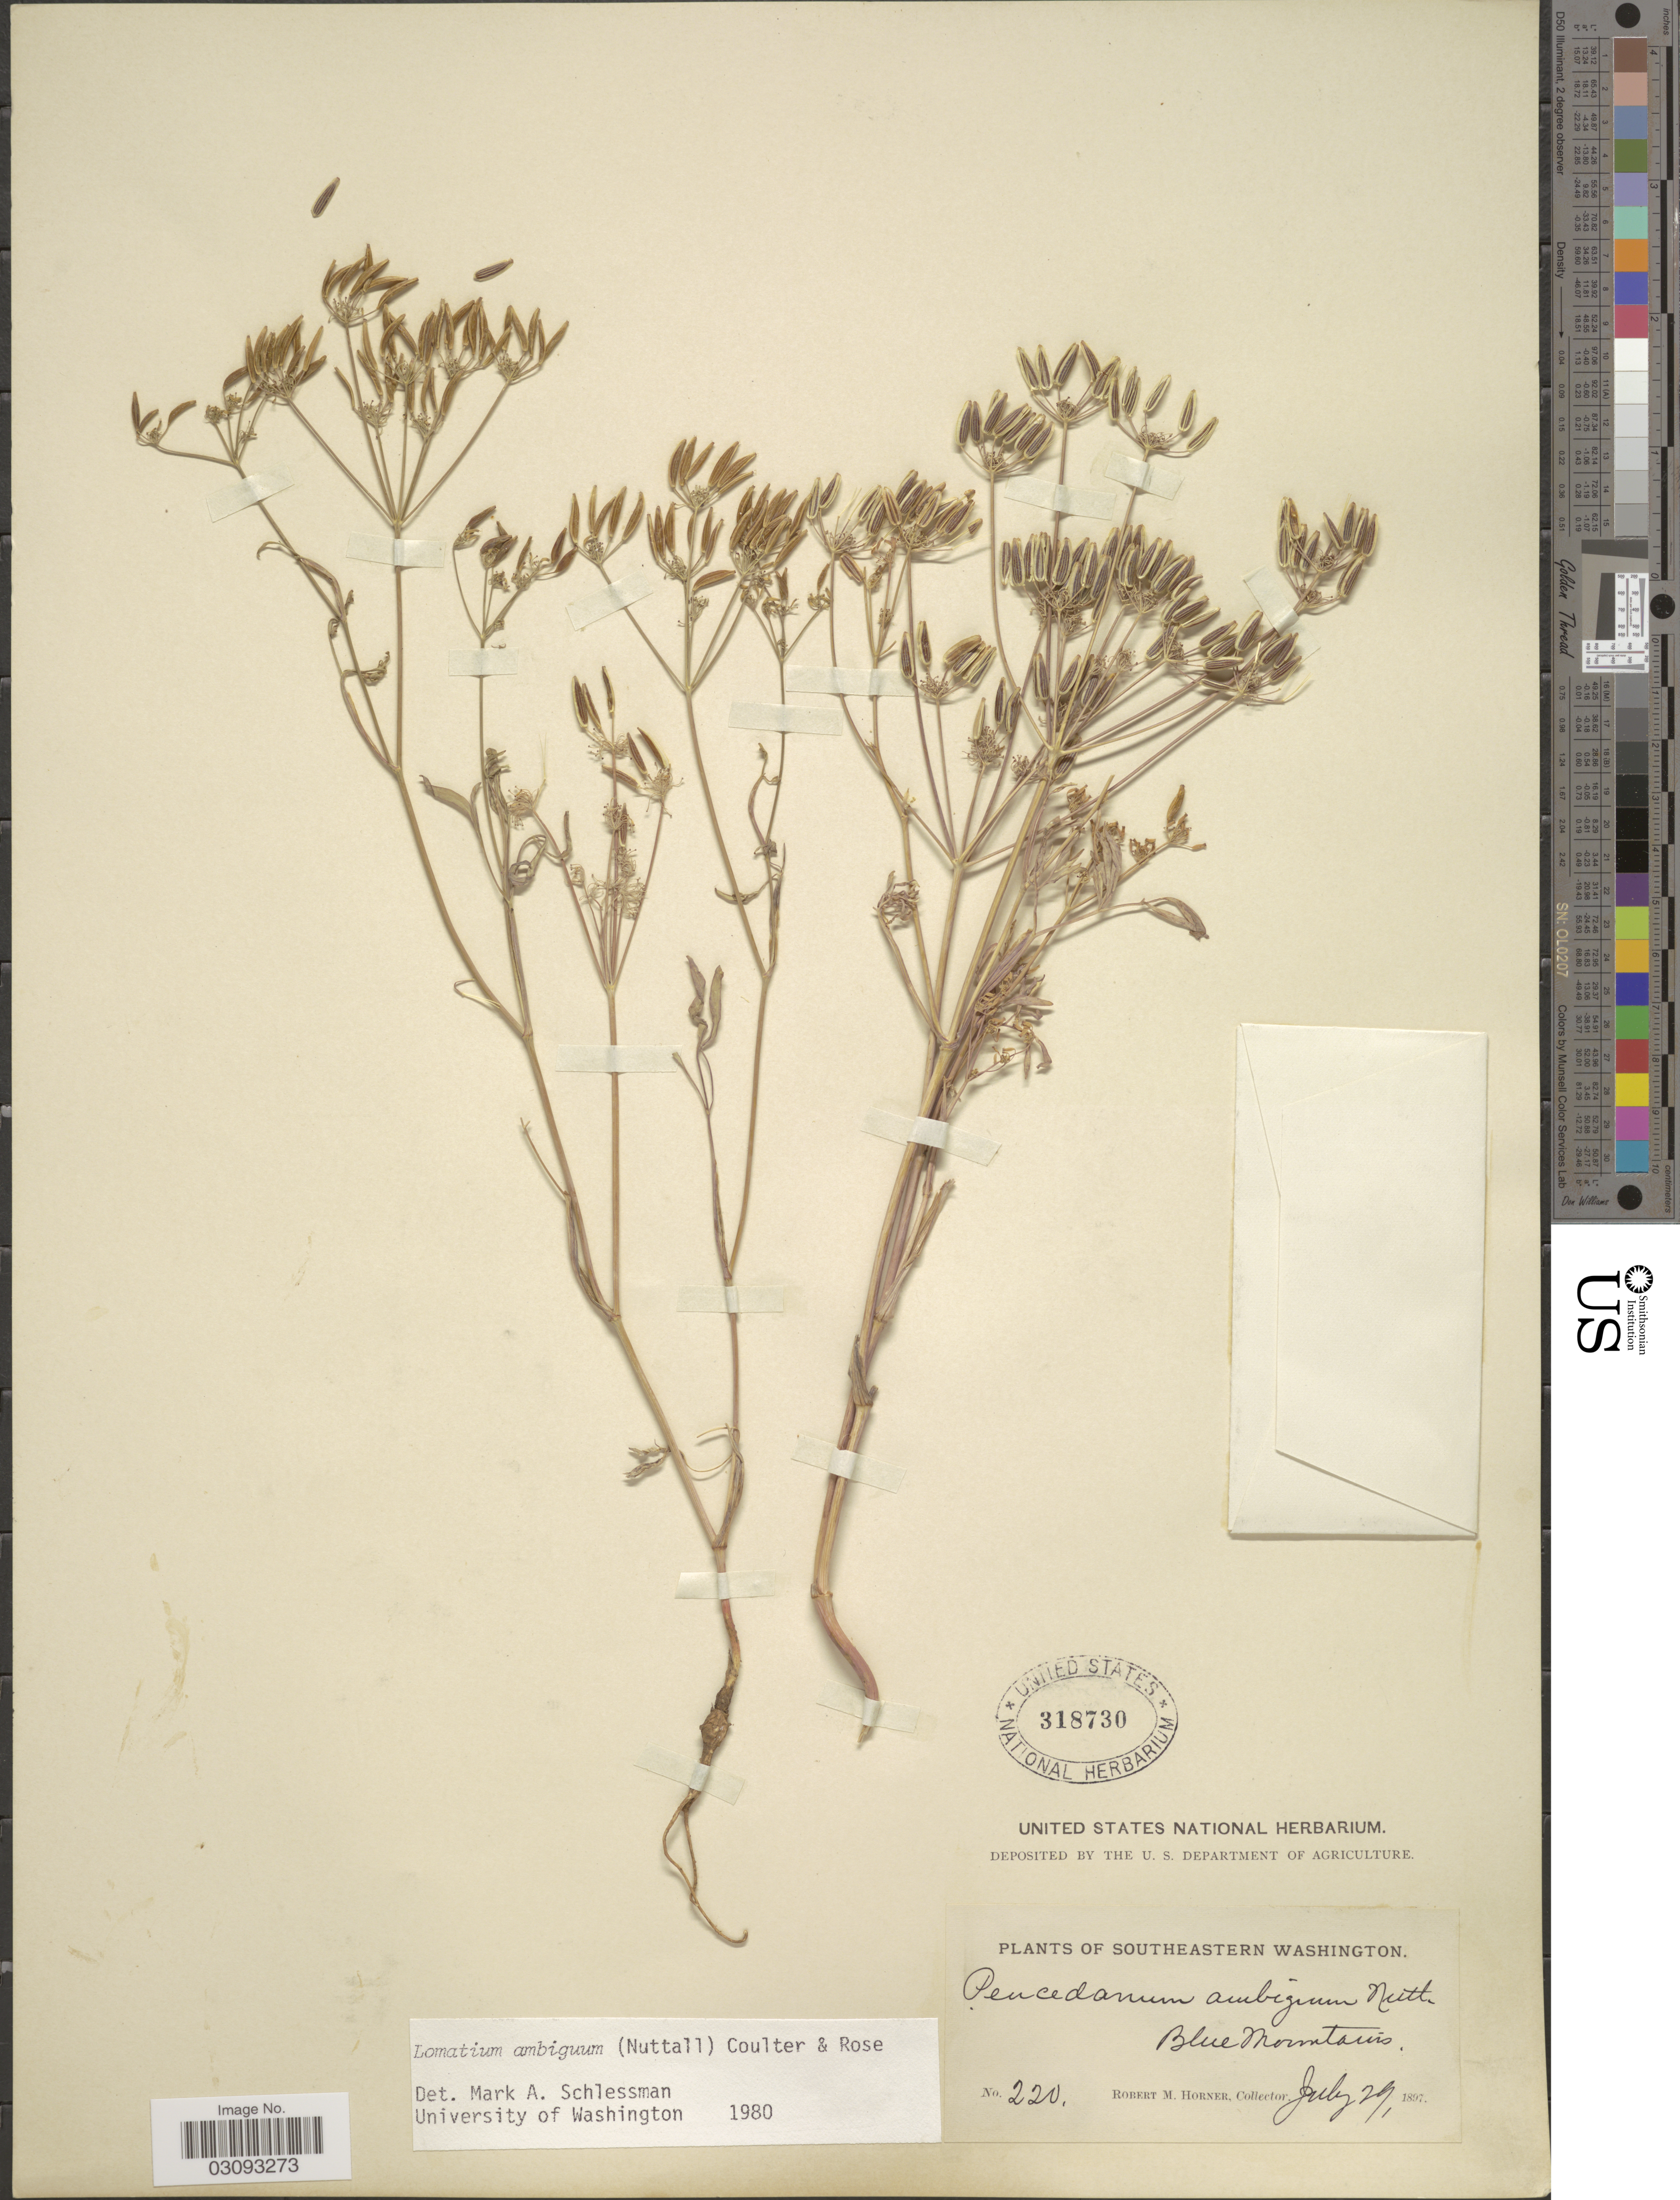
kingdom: Plantae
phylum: Tracheophyta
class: Magnoliopsida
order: Apiales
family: Apiaceae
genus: Lomatium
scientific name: Lomatium ambiguum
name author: (Nutt.) Coult. & Rose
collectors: R. Horner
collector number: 220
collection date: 1897-07-29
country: United States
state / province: Washington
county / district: Clallam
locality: Southeastern Washington. Blue Mountains.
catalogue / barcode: US 318730